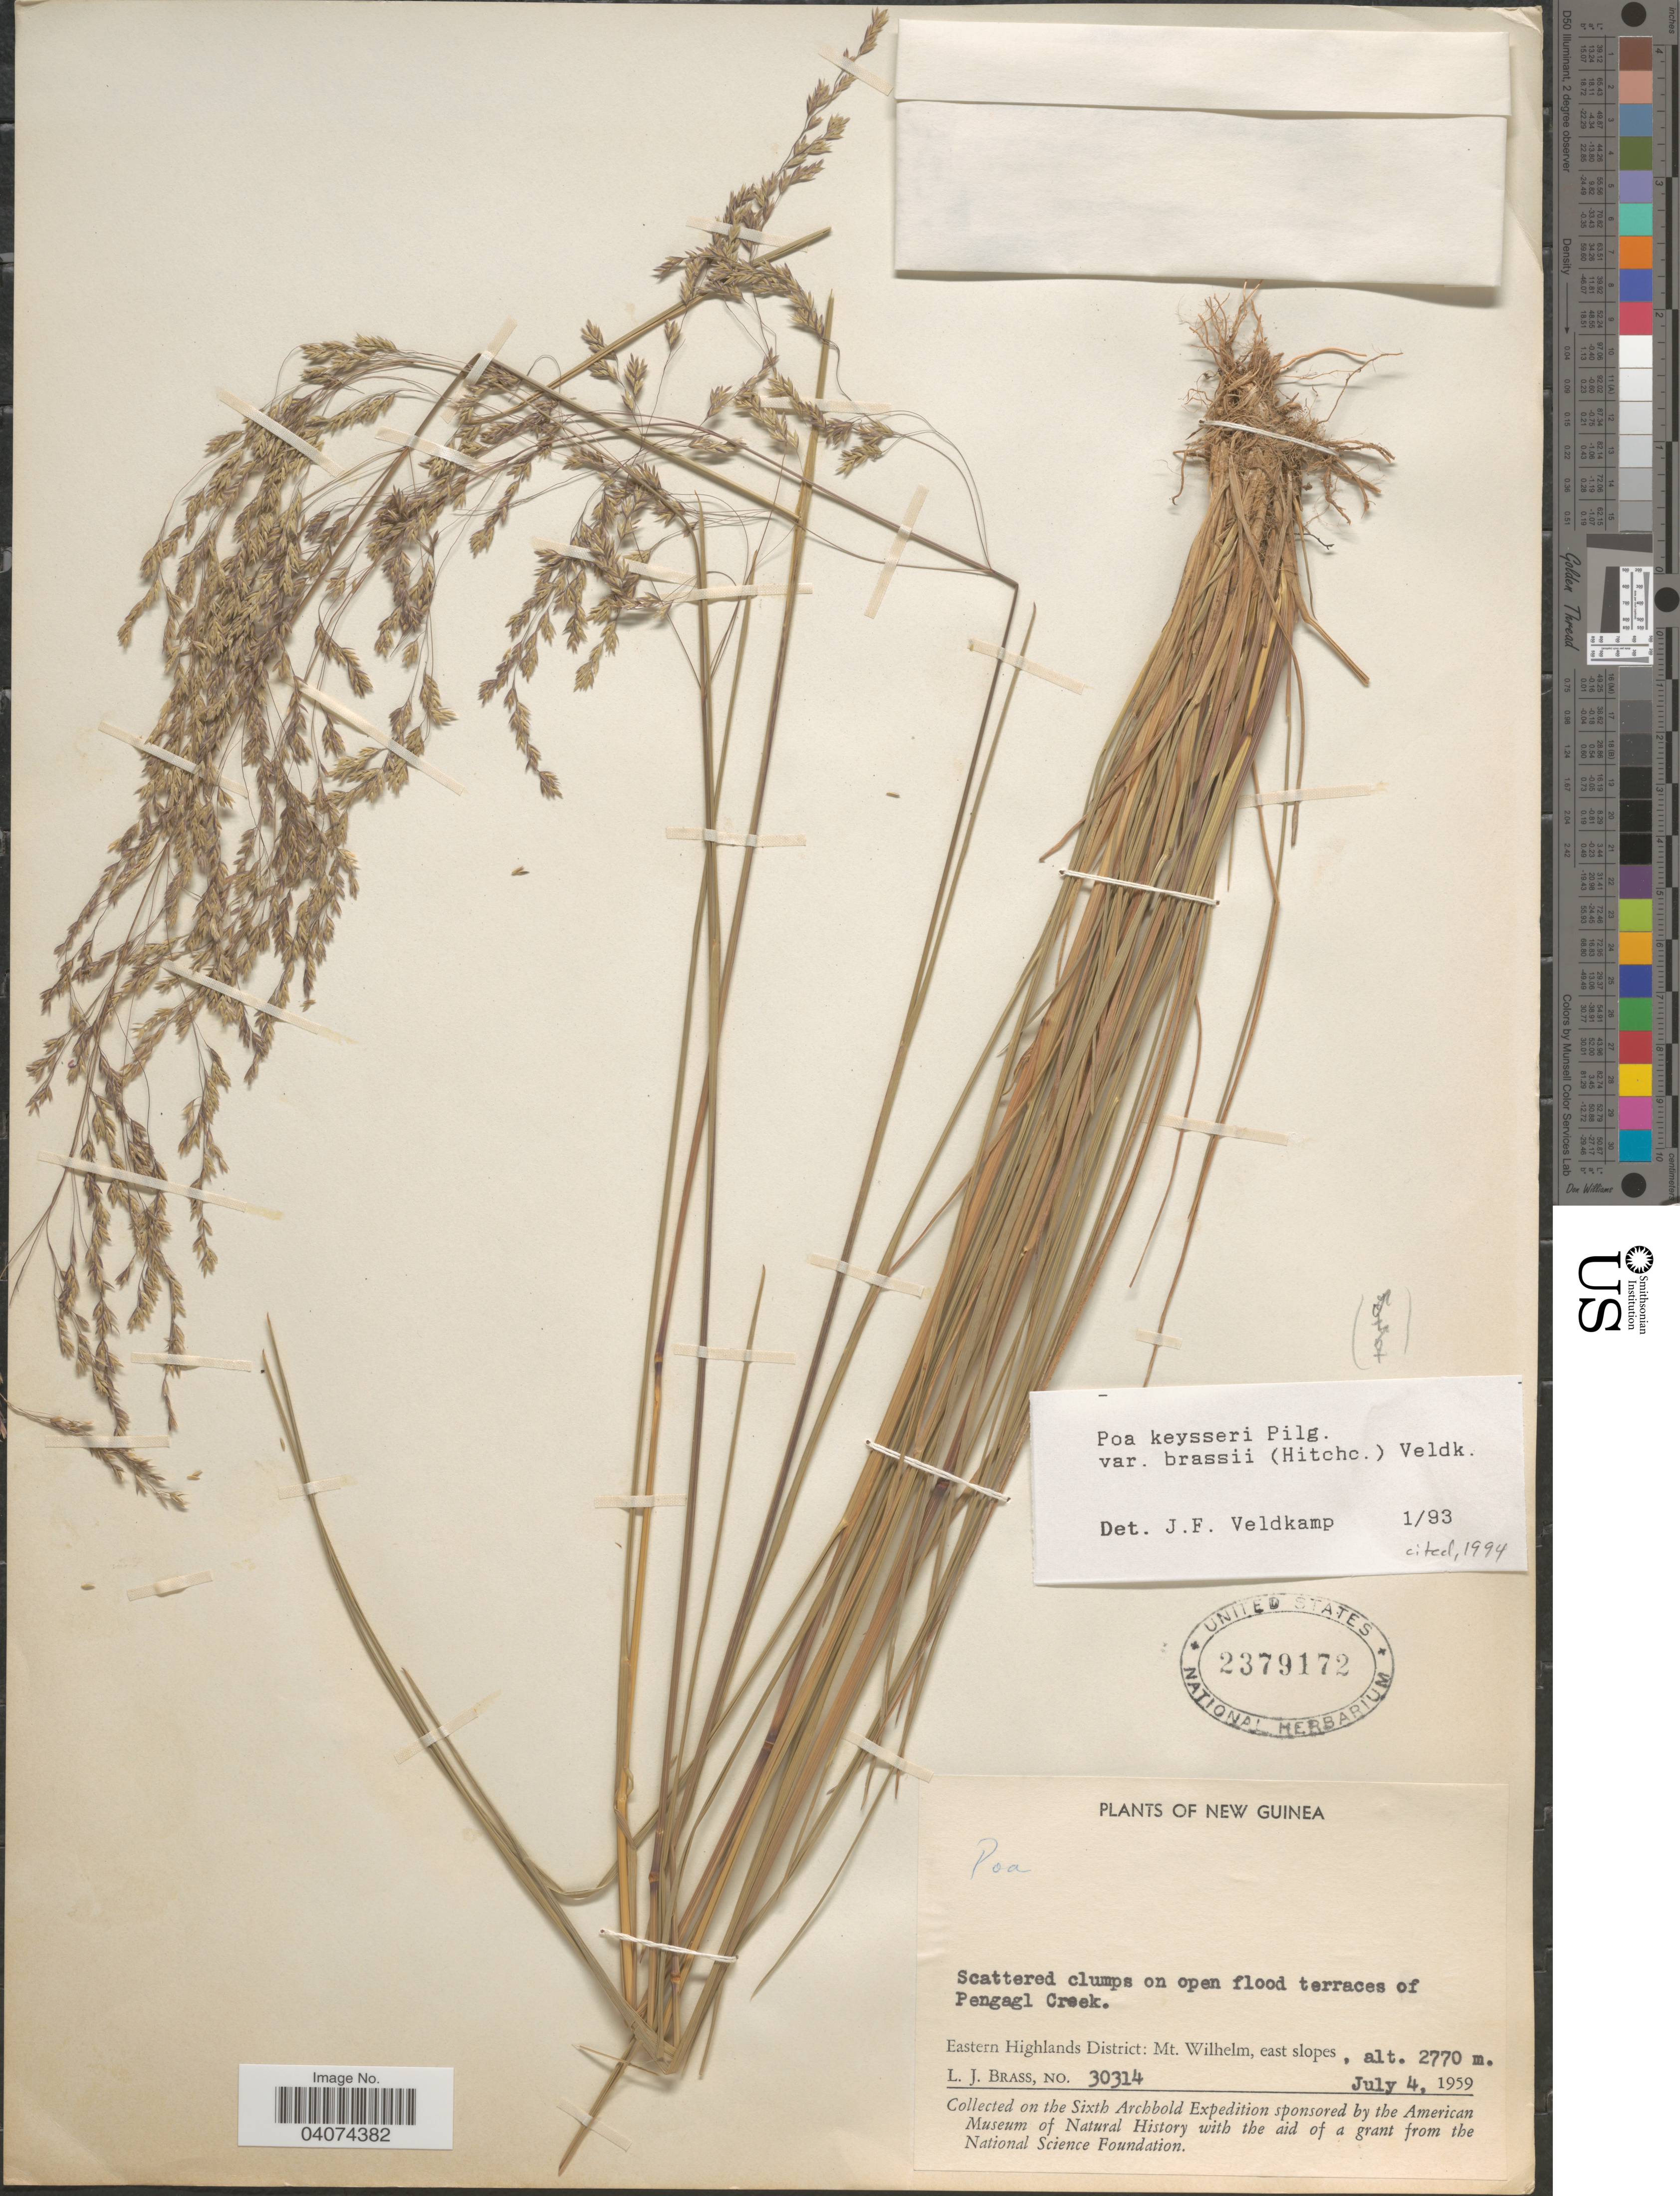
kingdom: Plantae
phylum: Tracheophyta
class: Liliopsida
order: Poales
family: Poaceae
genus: Poa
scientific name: Poa keysseri subsp. brassii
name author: (Hitchc.) Veldkamp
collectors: L. J. Brass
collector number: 30314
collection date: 1959-07-04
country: Papua New Guinea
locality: New Guinea. Scattered clumps on open flood terraces of Pengagl Creek. Eastern Highlands District: Mt. Wilhelm, east slopes. The Sixth Archbold Expedition.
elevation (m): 2770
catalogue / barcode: US 2379172